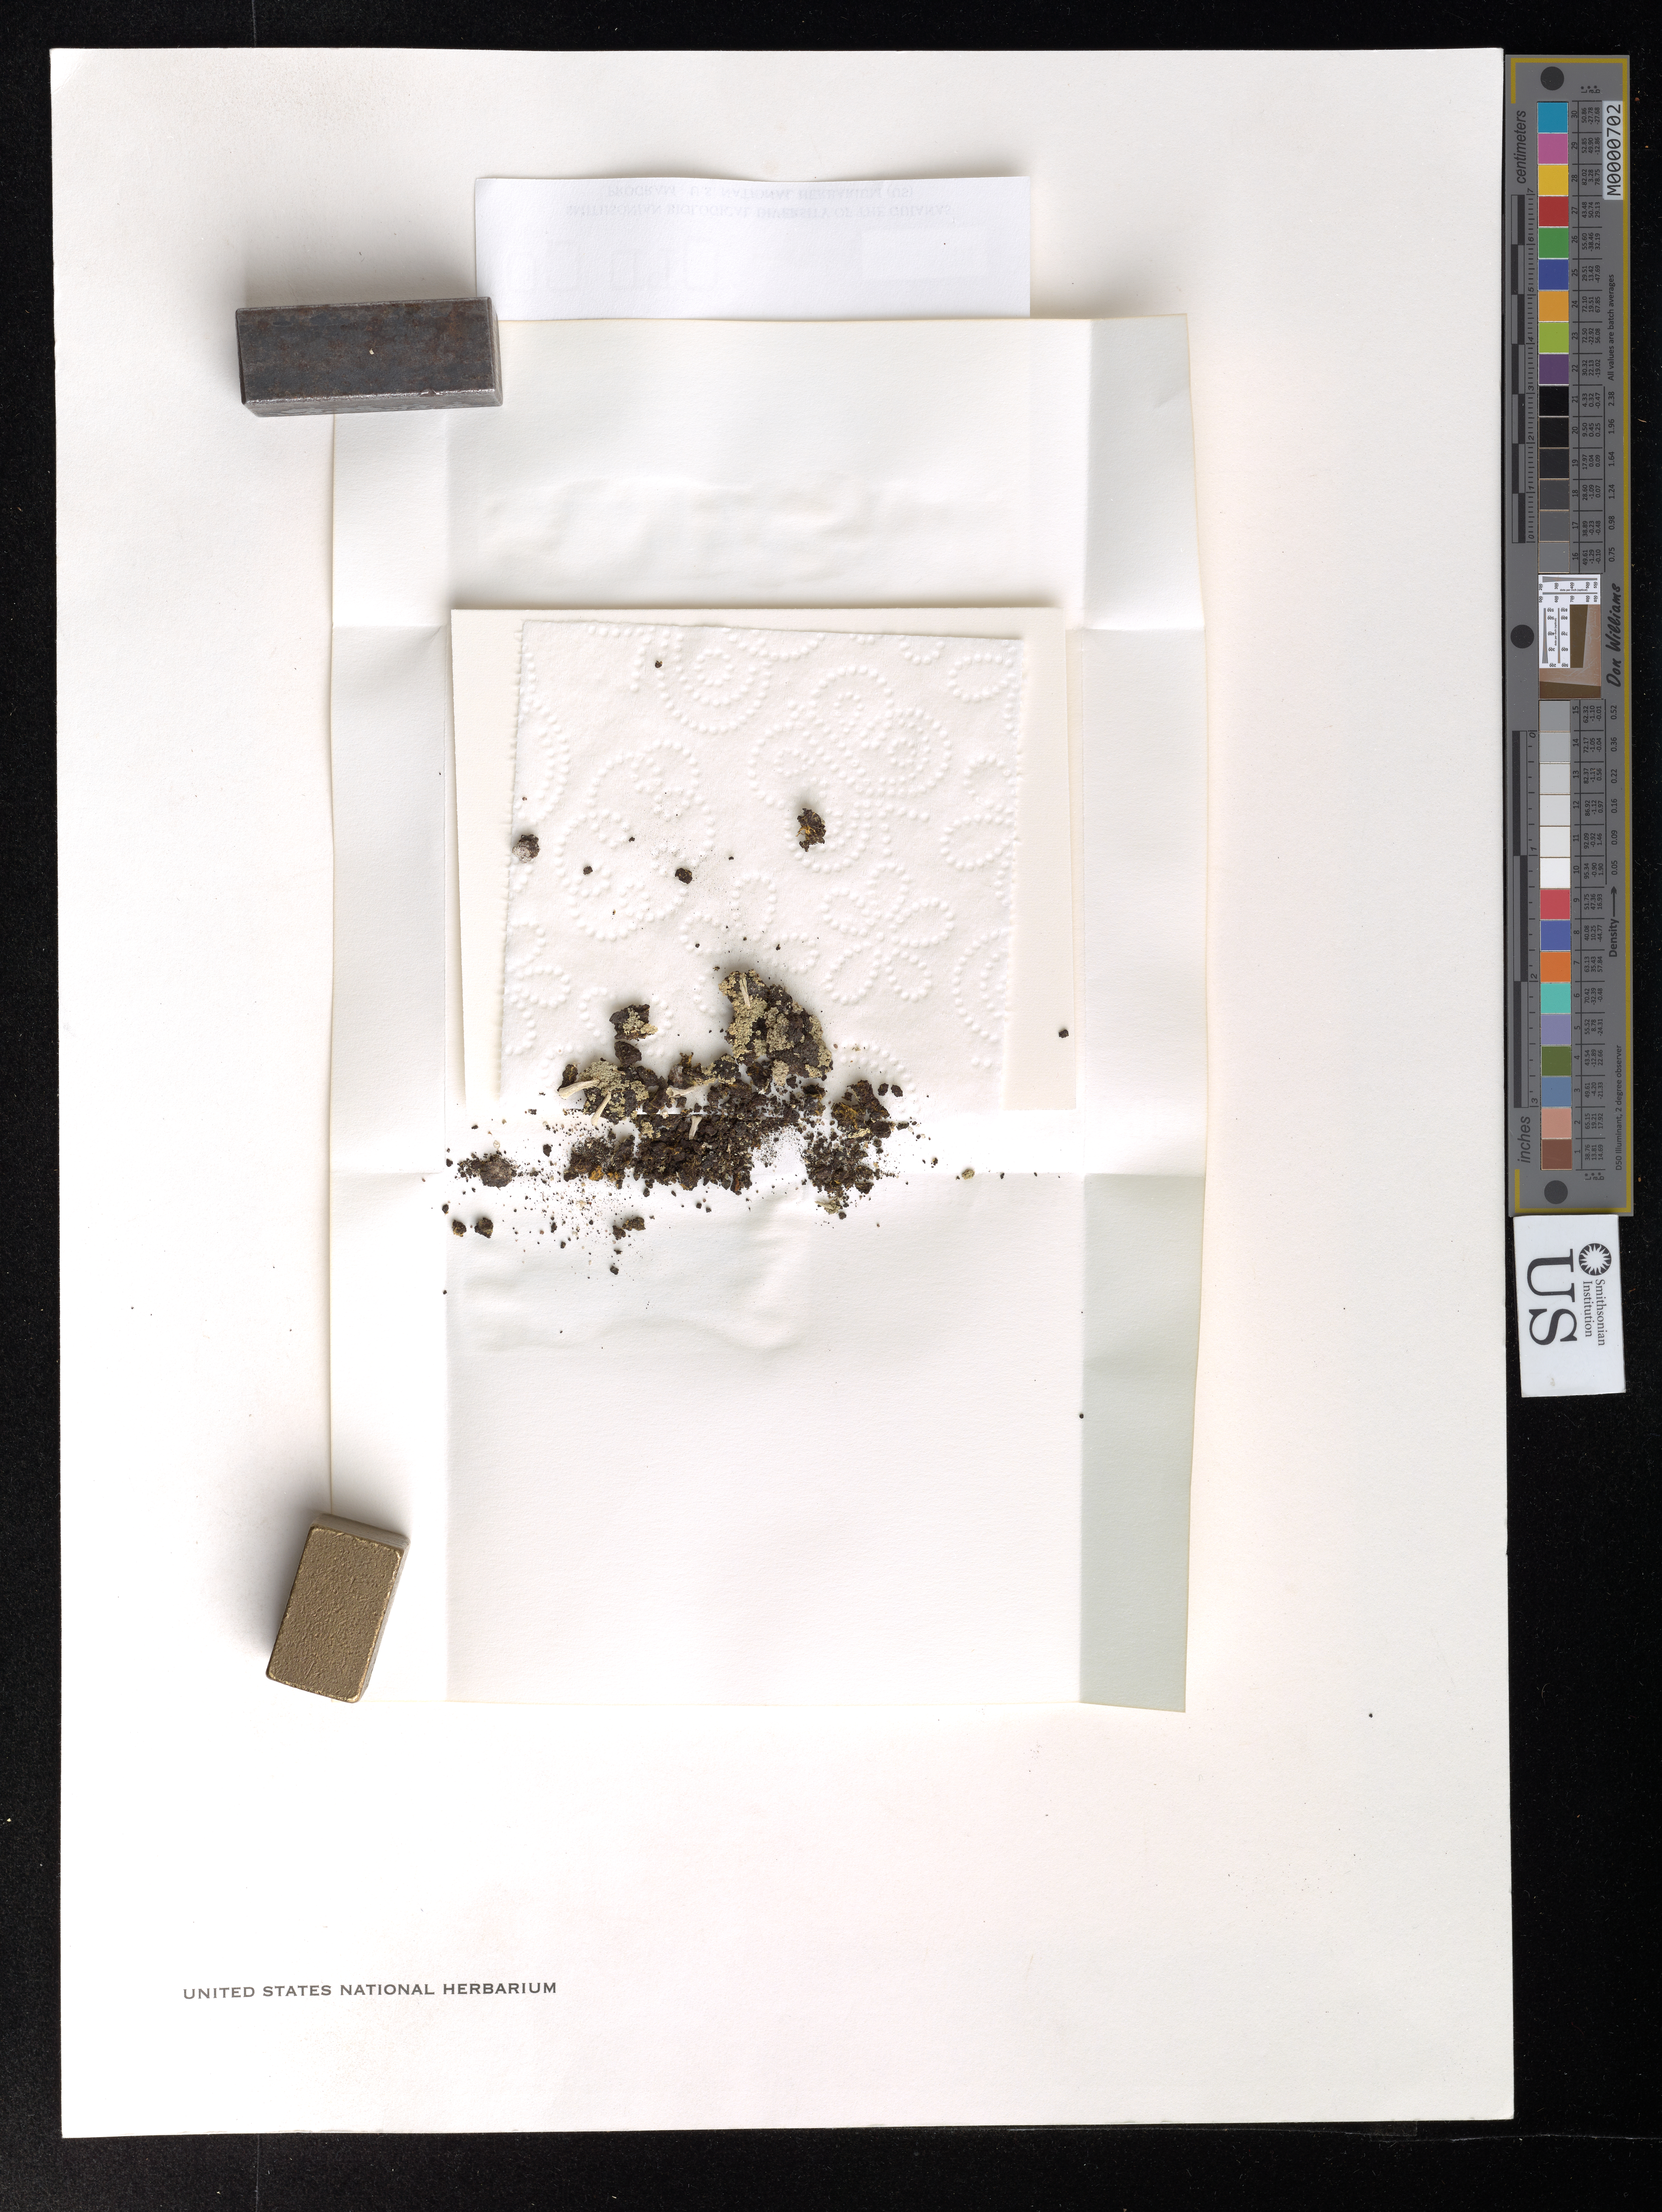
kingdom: Fungi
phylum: Ascomycota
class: Lecanoromycetes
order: Lecanorales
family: Cladoniaceae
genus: Cladonia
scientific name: Cladonia mollis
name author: Ahti & Sipman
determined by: Ahti, Teuvo T.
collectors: T. T. Ahti et al.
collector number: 53018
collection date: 1996-02-15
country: Guyana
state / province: Potaro-Siparuni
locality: Kaieteur Falls National Park; S side of airstrip.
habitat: Rocky & boggy savanna patches in premontane sclerophyllous forest.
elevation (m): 400